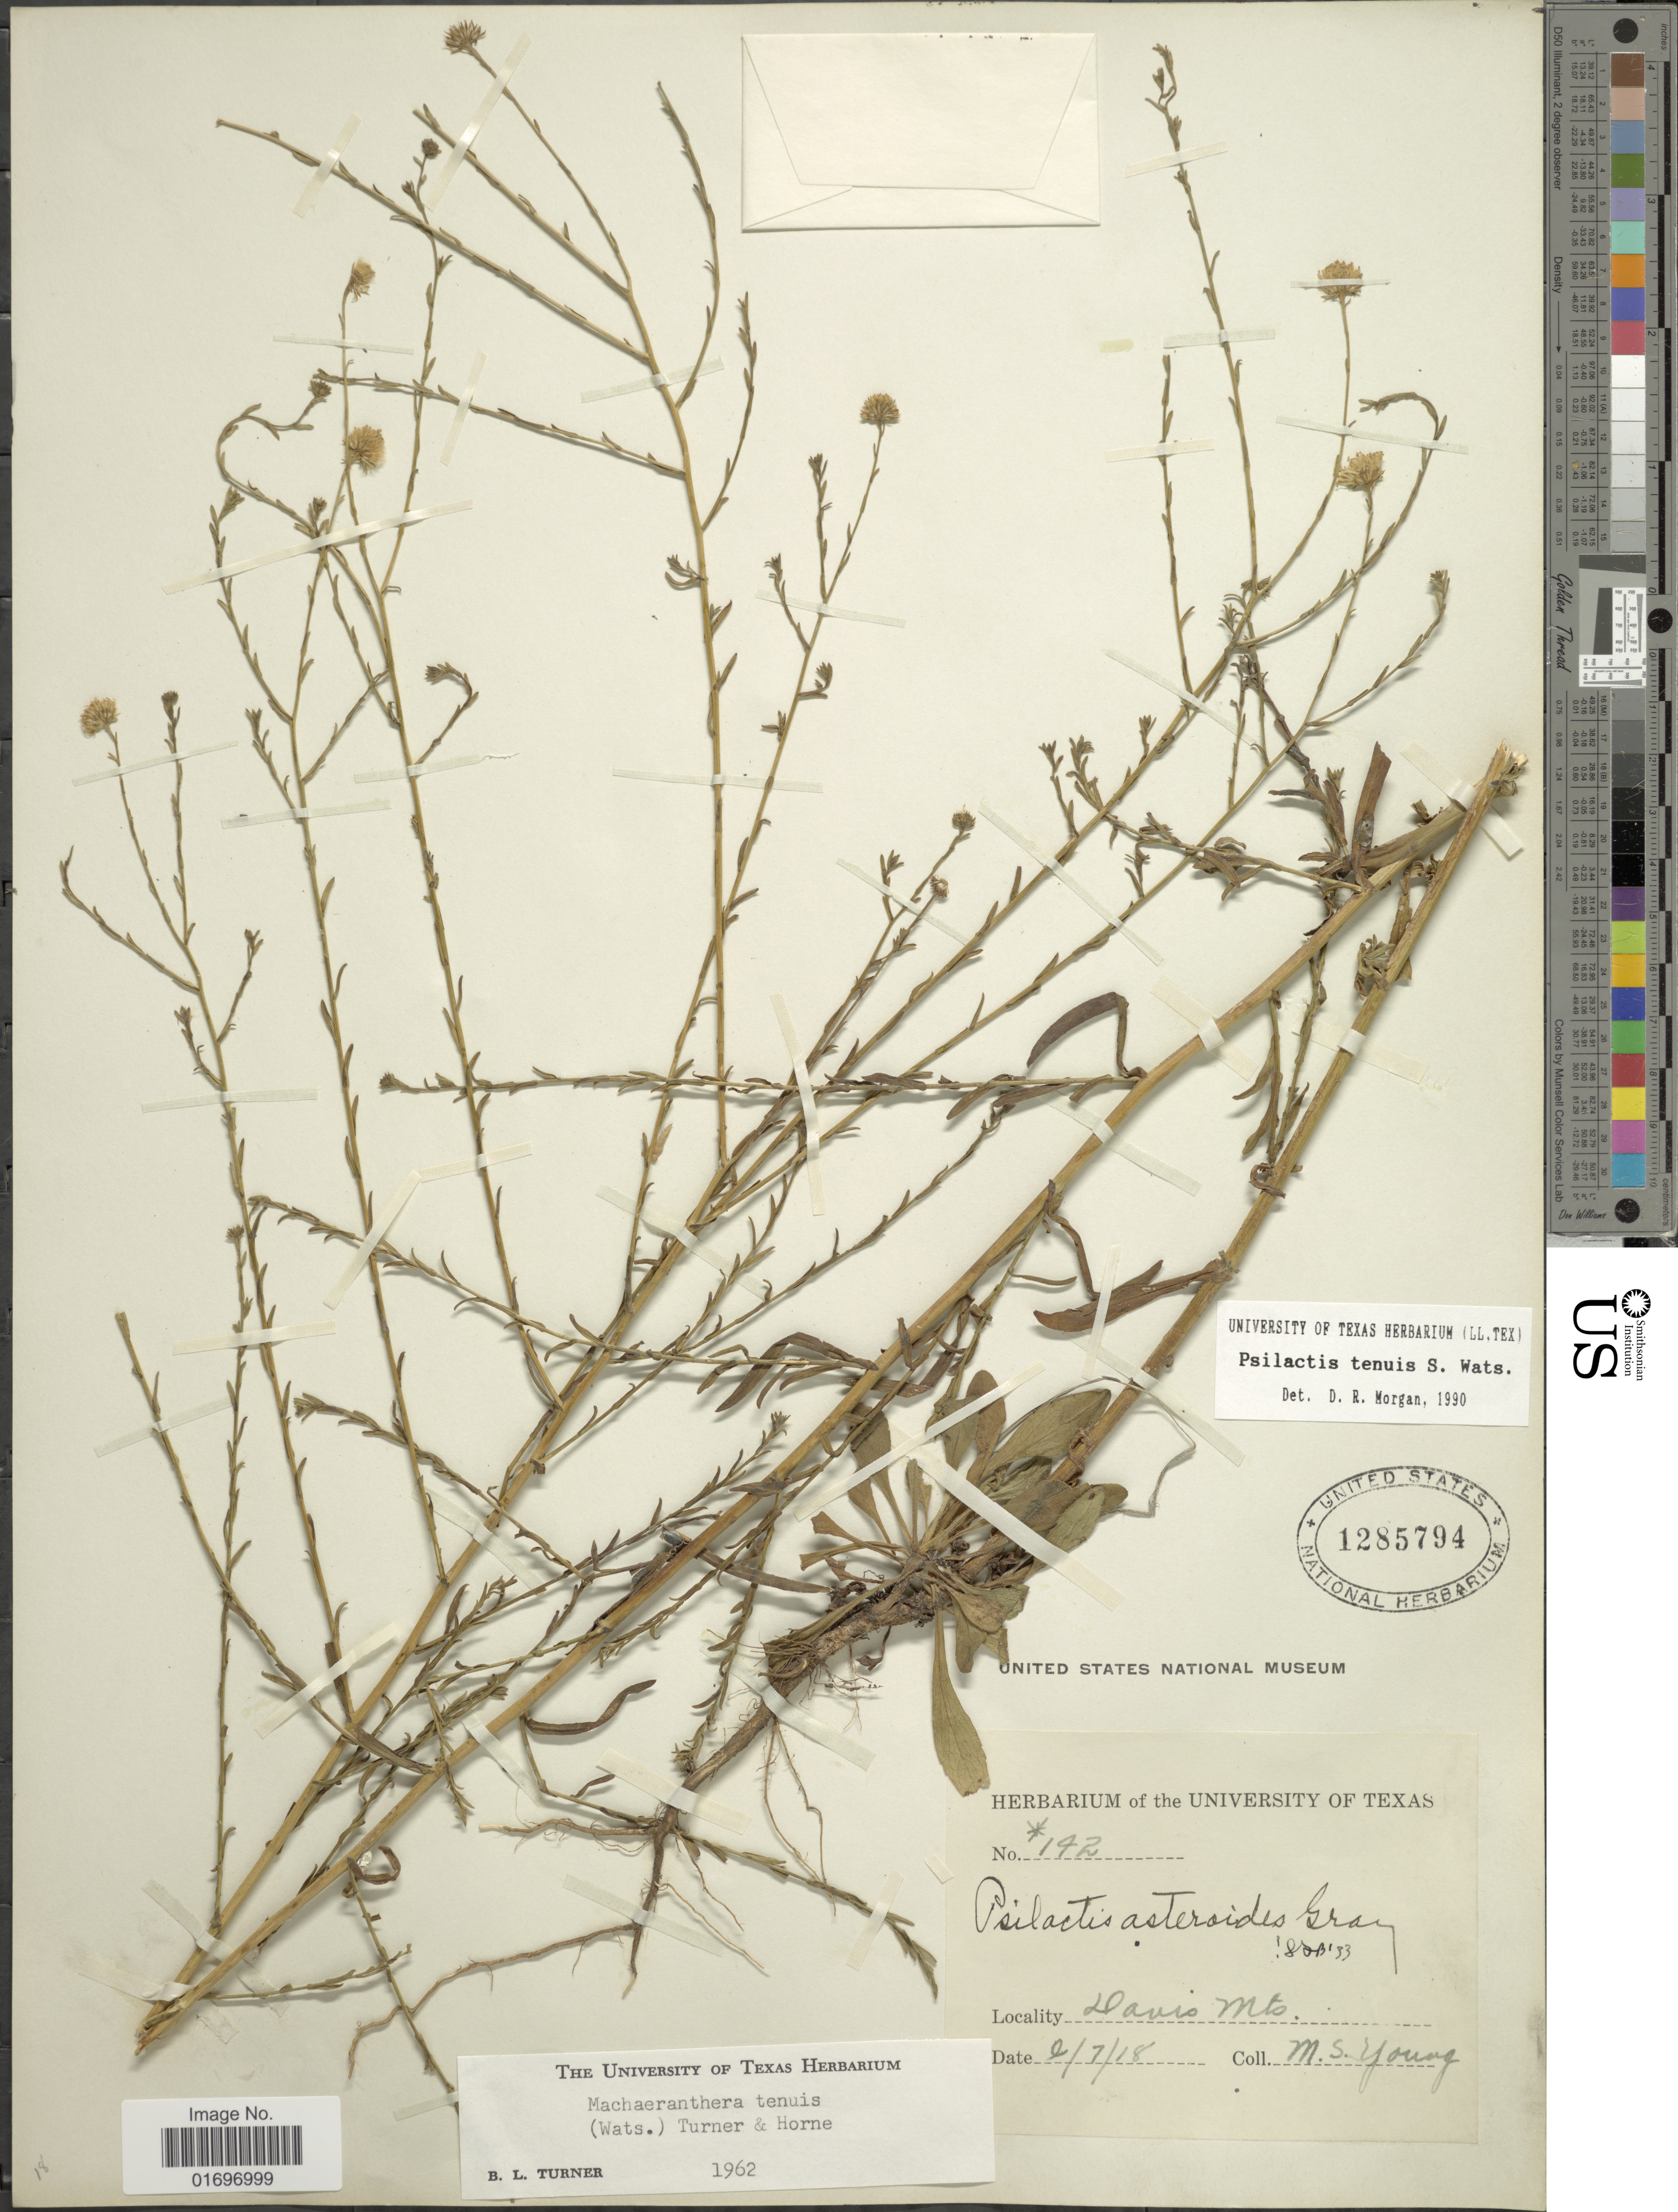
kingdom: Plantae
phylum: Tracheophyta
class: Magnoliopsida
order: Asterales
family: Asteraceae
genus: Psilactis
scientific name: Psilactis tenuis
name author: S. Watson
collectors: M. Young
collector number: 142*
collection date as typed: Transcribed d/m/y: 2/7/18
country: United States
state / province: Texas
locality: Davis Mts.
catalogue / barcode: US 1285794